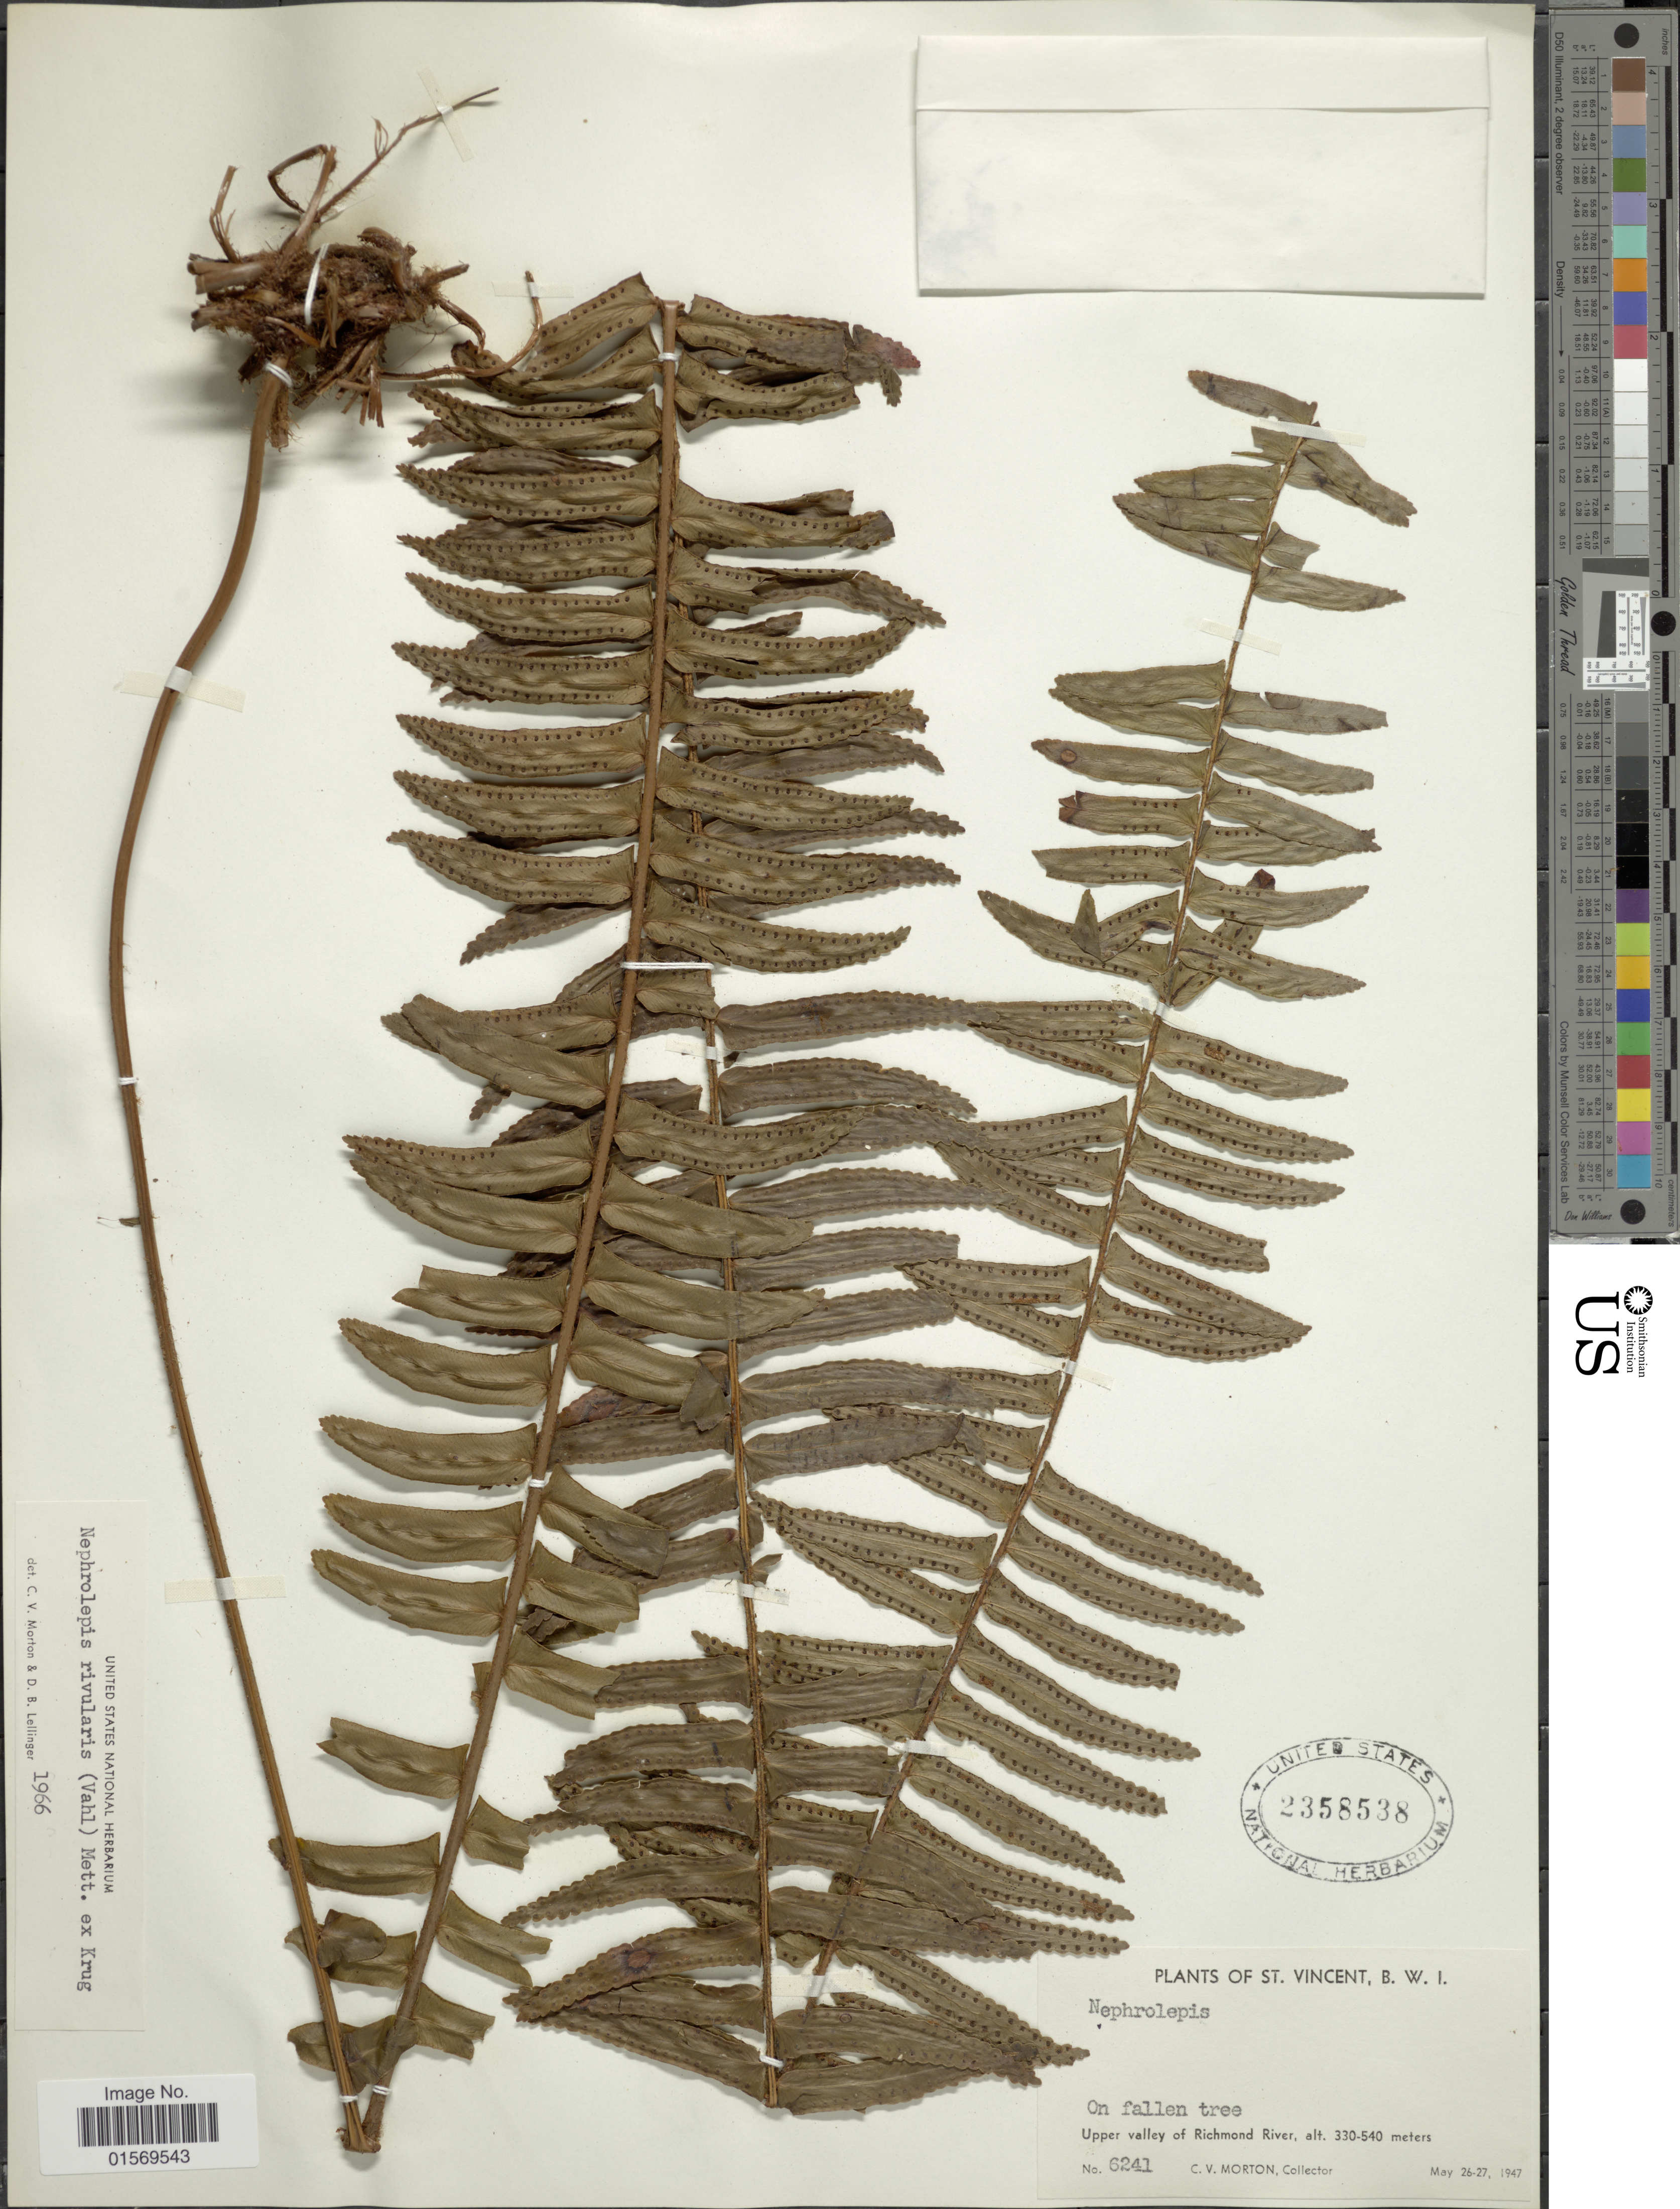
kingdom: Plantae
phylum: Tracheophyta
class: Polypodiopsida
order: Polypodiales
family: Nephrolepidaceae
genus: Nephrolepis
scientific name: Nephrolepis rivularis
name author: (Vahl) Mett. ex Krug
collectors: C. V. Morton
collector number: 6241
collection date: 1947-05-26/1947-05-27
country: St. Vincent - Grenadines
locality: St. Vincent, B.W.I. Upper valley of Richmond River.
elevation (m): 330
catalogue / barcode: US 2358538